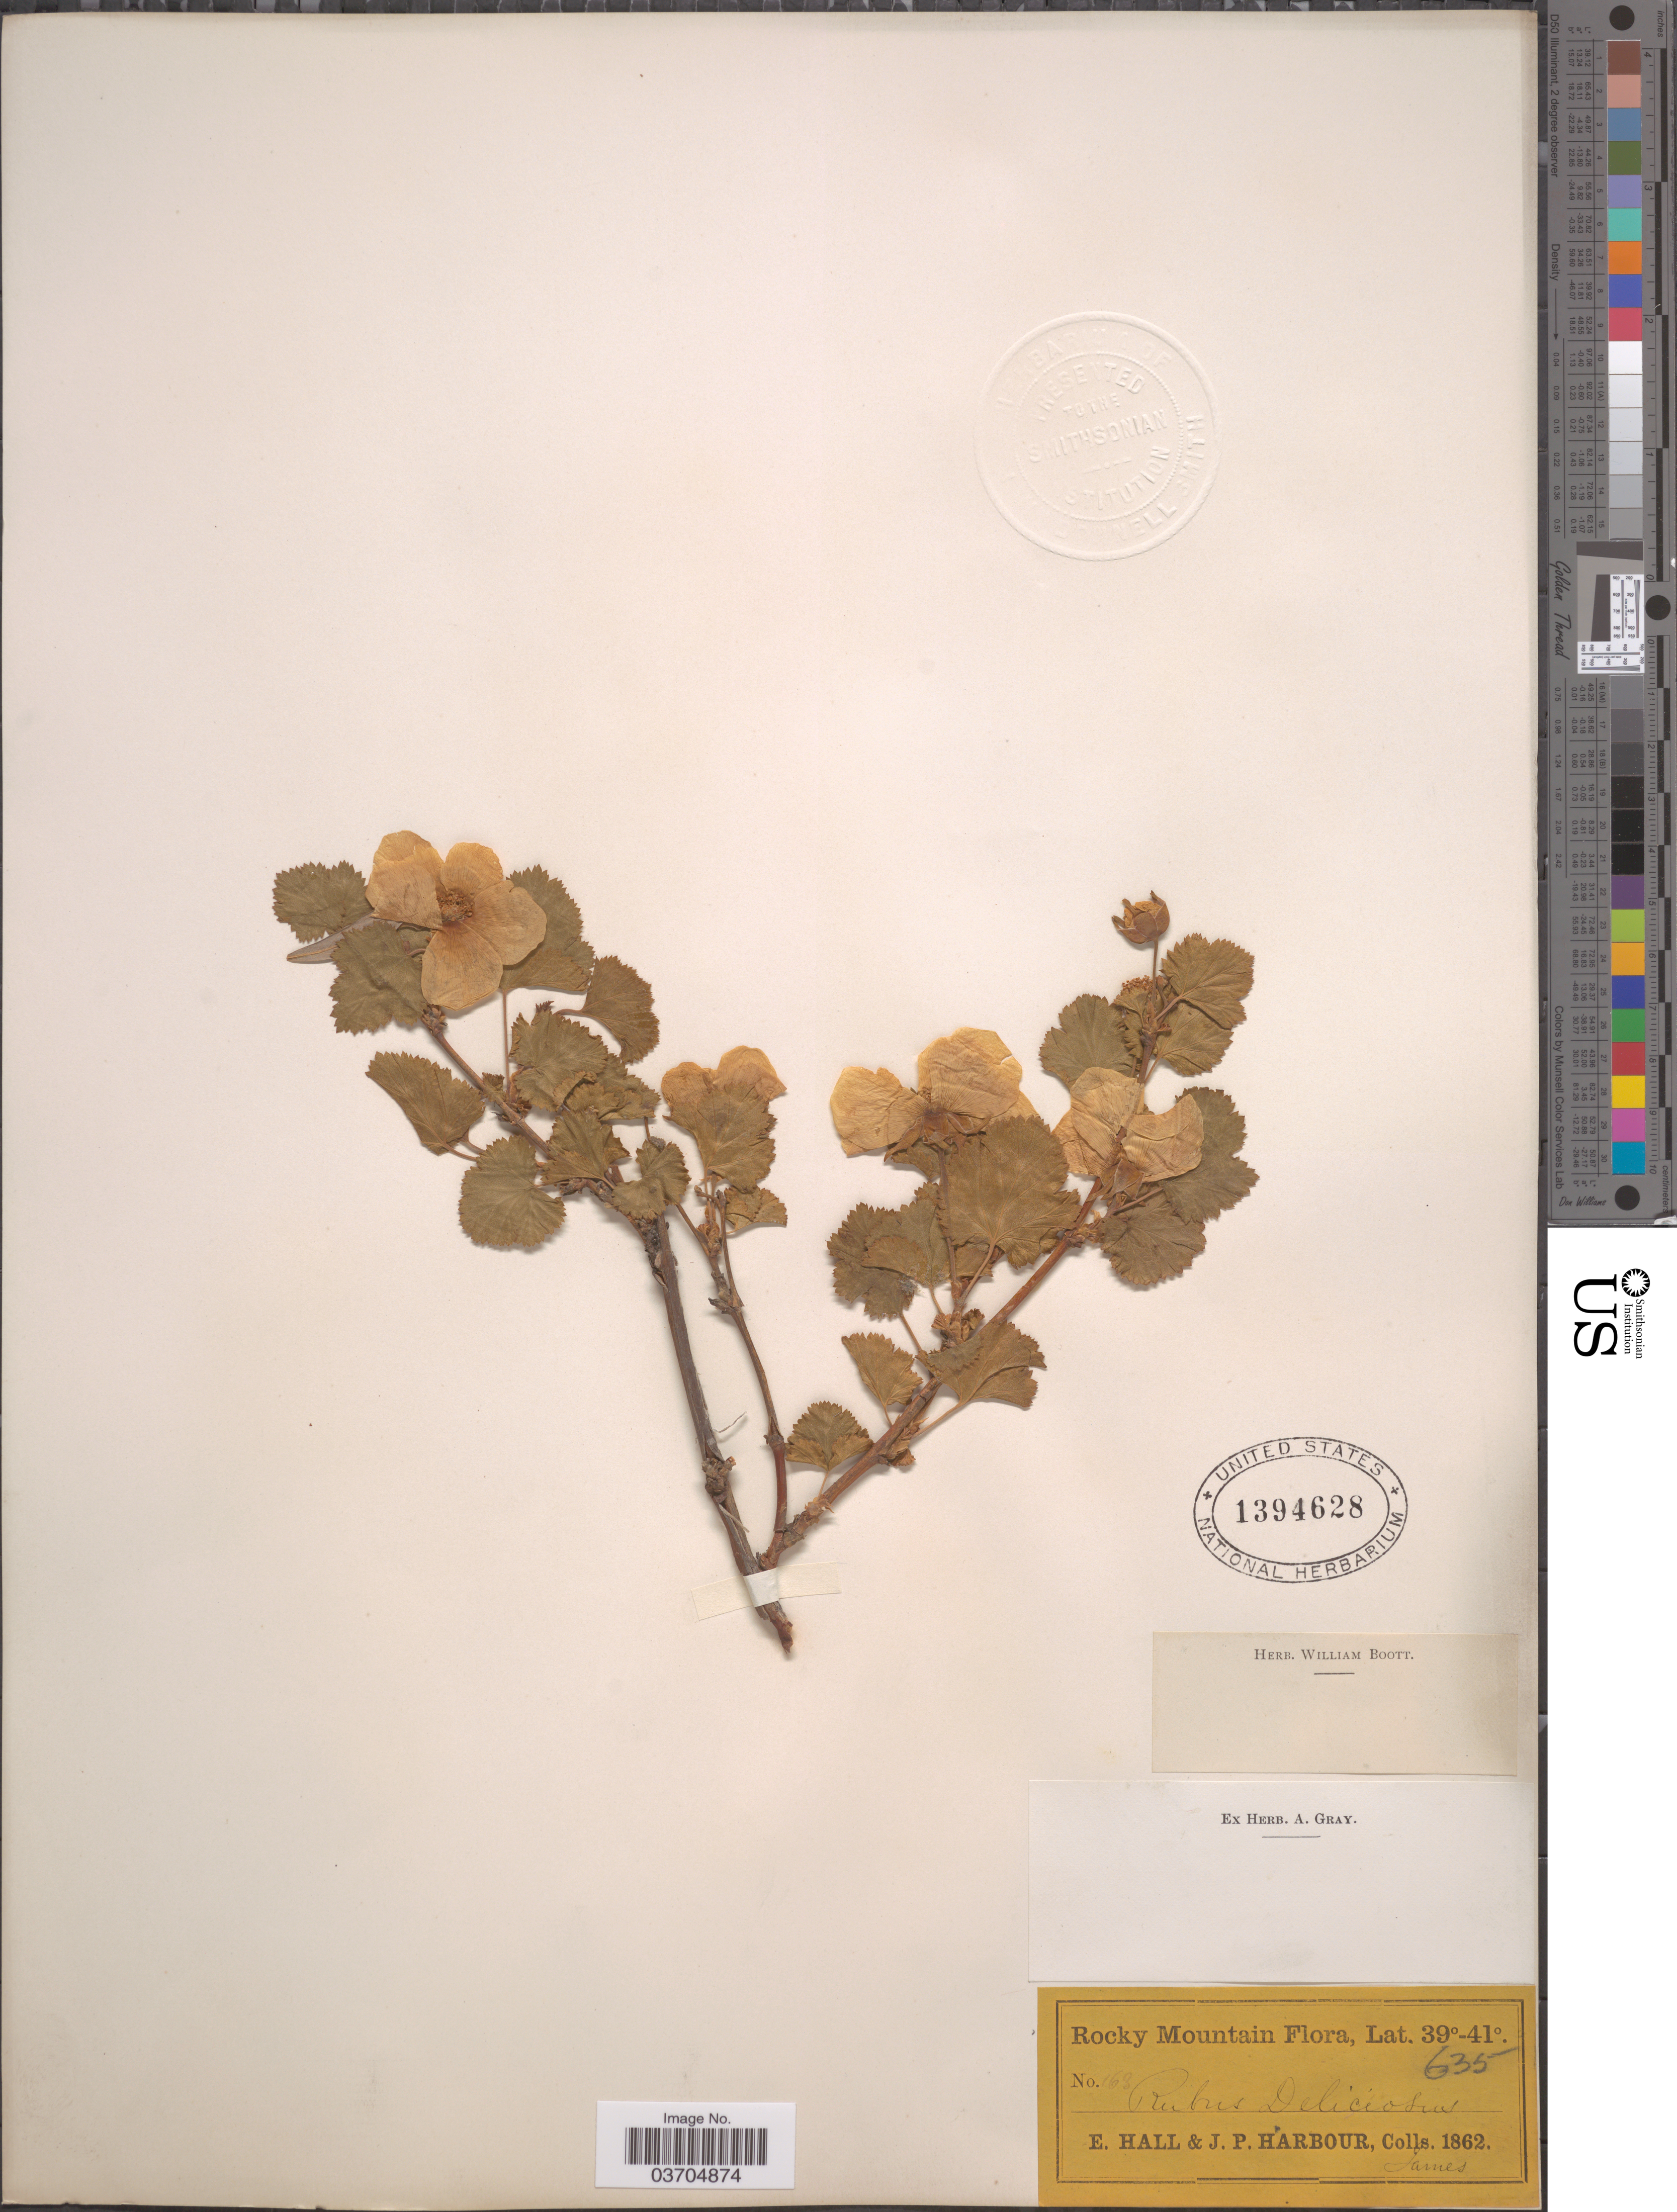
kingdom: Plantae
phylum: Tracheophyta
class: Magnoliopsida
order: Rosales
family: Rosaceae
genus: Rubus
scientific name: Rubus deliciosus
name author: Torr.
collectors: E. Hall & J. Harbour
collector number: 163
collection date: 1862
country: United States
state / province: Colorado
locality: Rocky Mountain.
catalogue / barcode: US 1394628